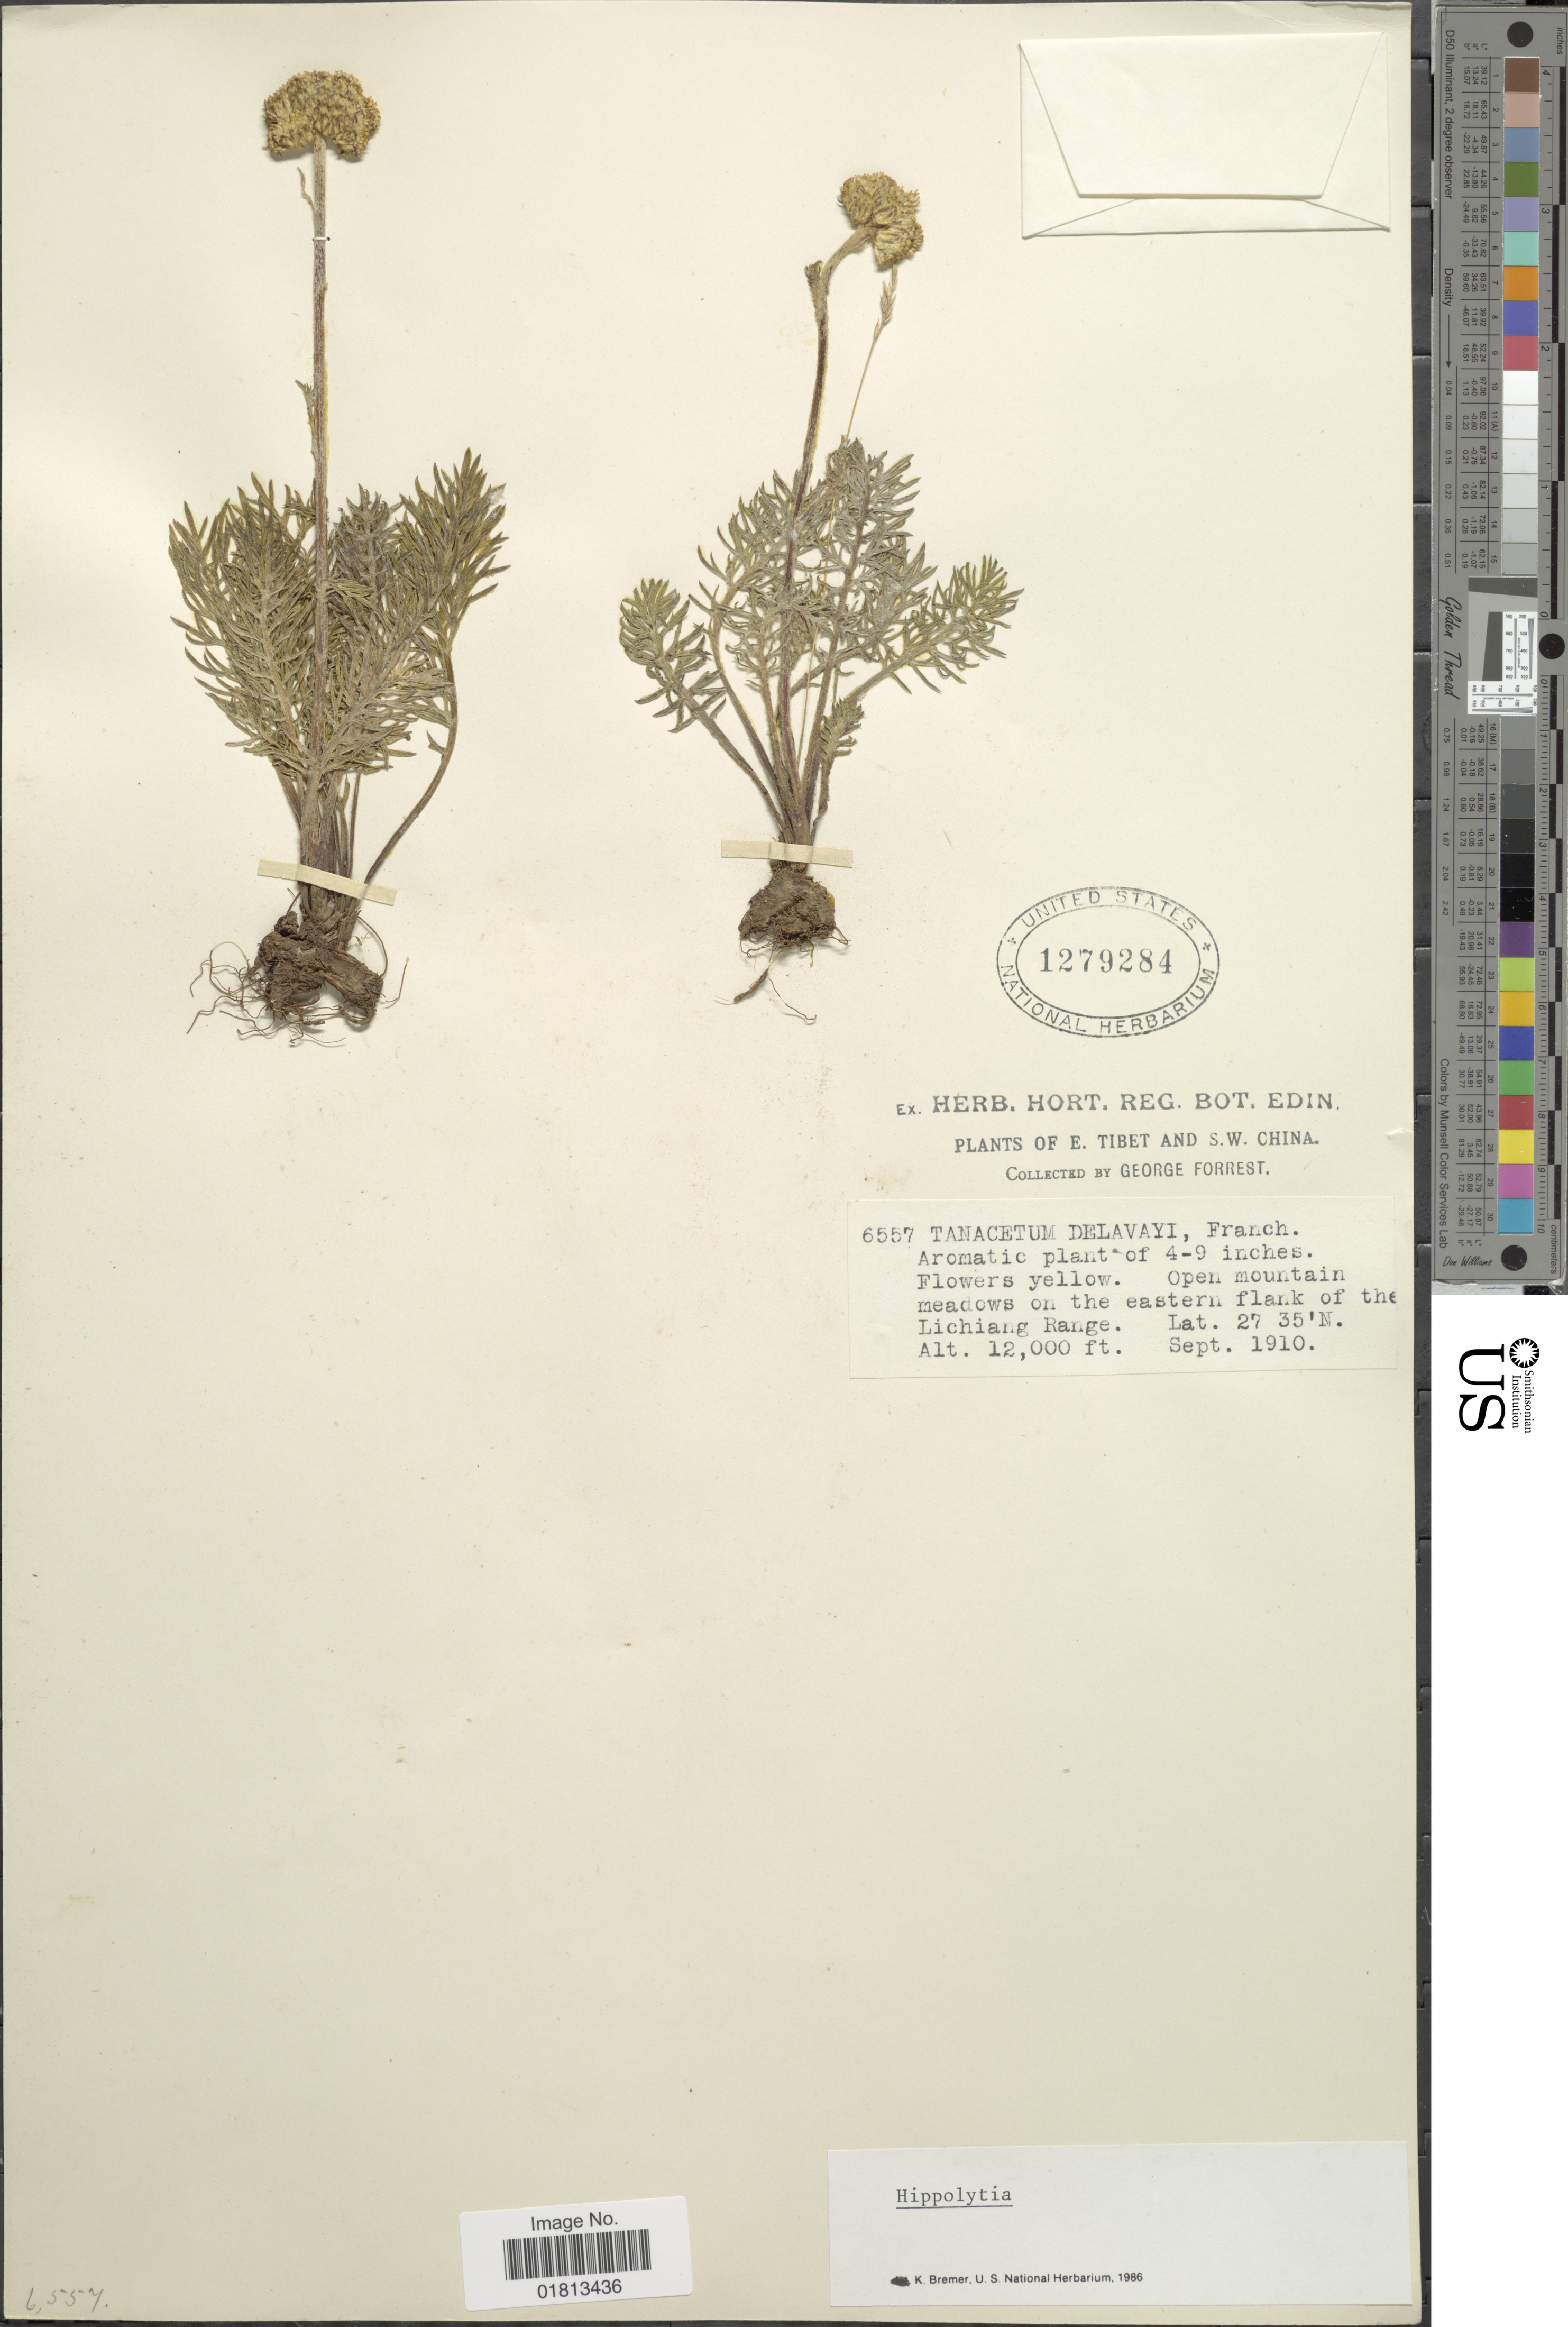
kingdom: Plantae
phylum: Tracheophyta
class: Magnoliopsida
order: Asterales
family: Asteraceae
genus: Hippolytia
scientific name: Hippolytia delavayi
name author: Franch.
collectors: G. Forrest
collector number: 6557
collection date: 1910-09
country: China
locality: E. Tibet and S. W. China, Open mountain meadows on the eastern flank of the Lichiang Range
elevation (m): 3658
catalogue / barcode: US 1279284